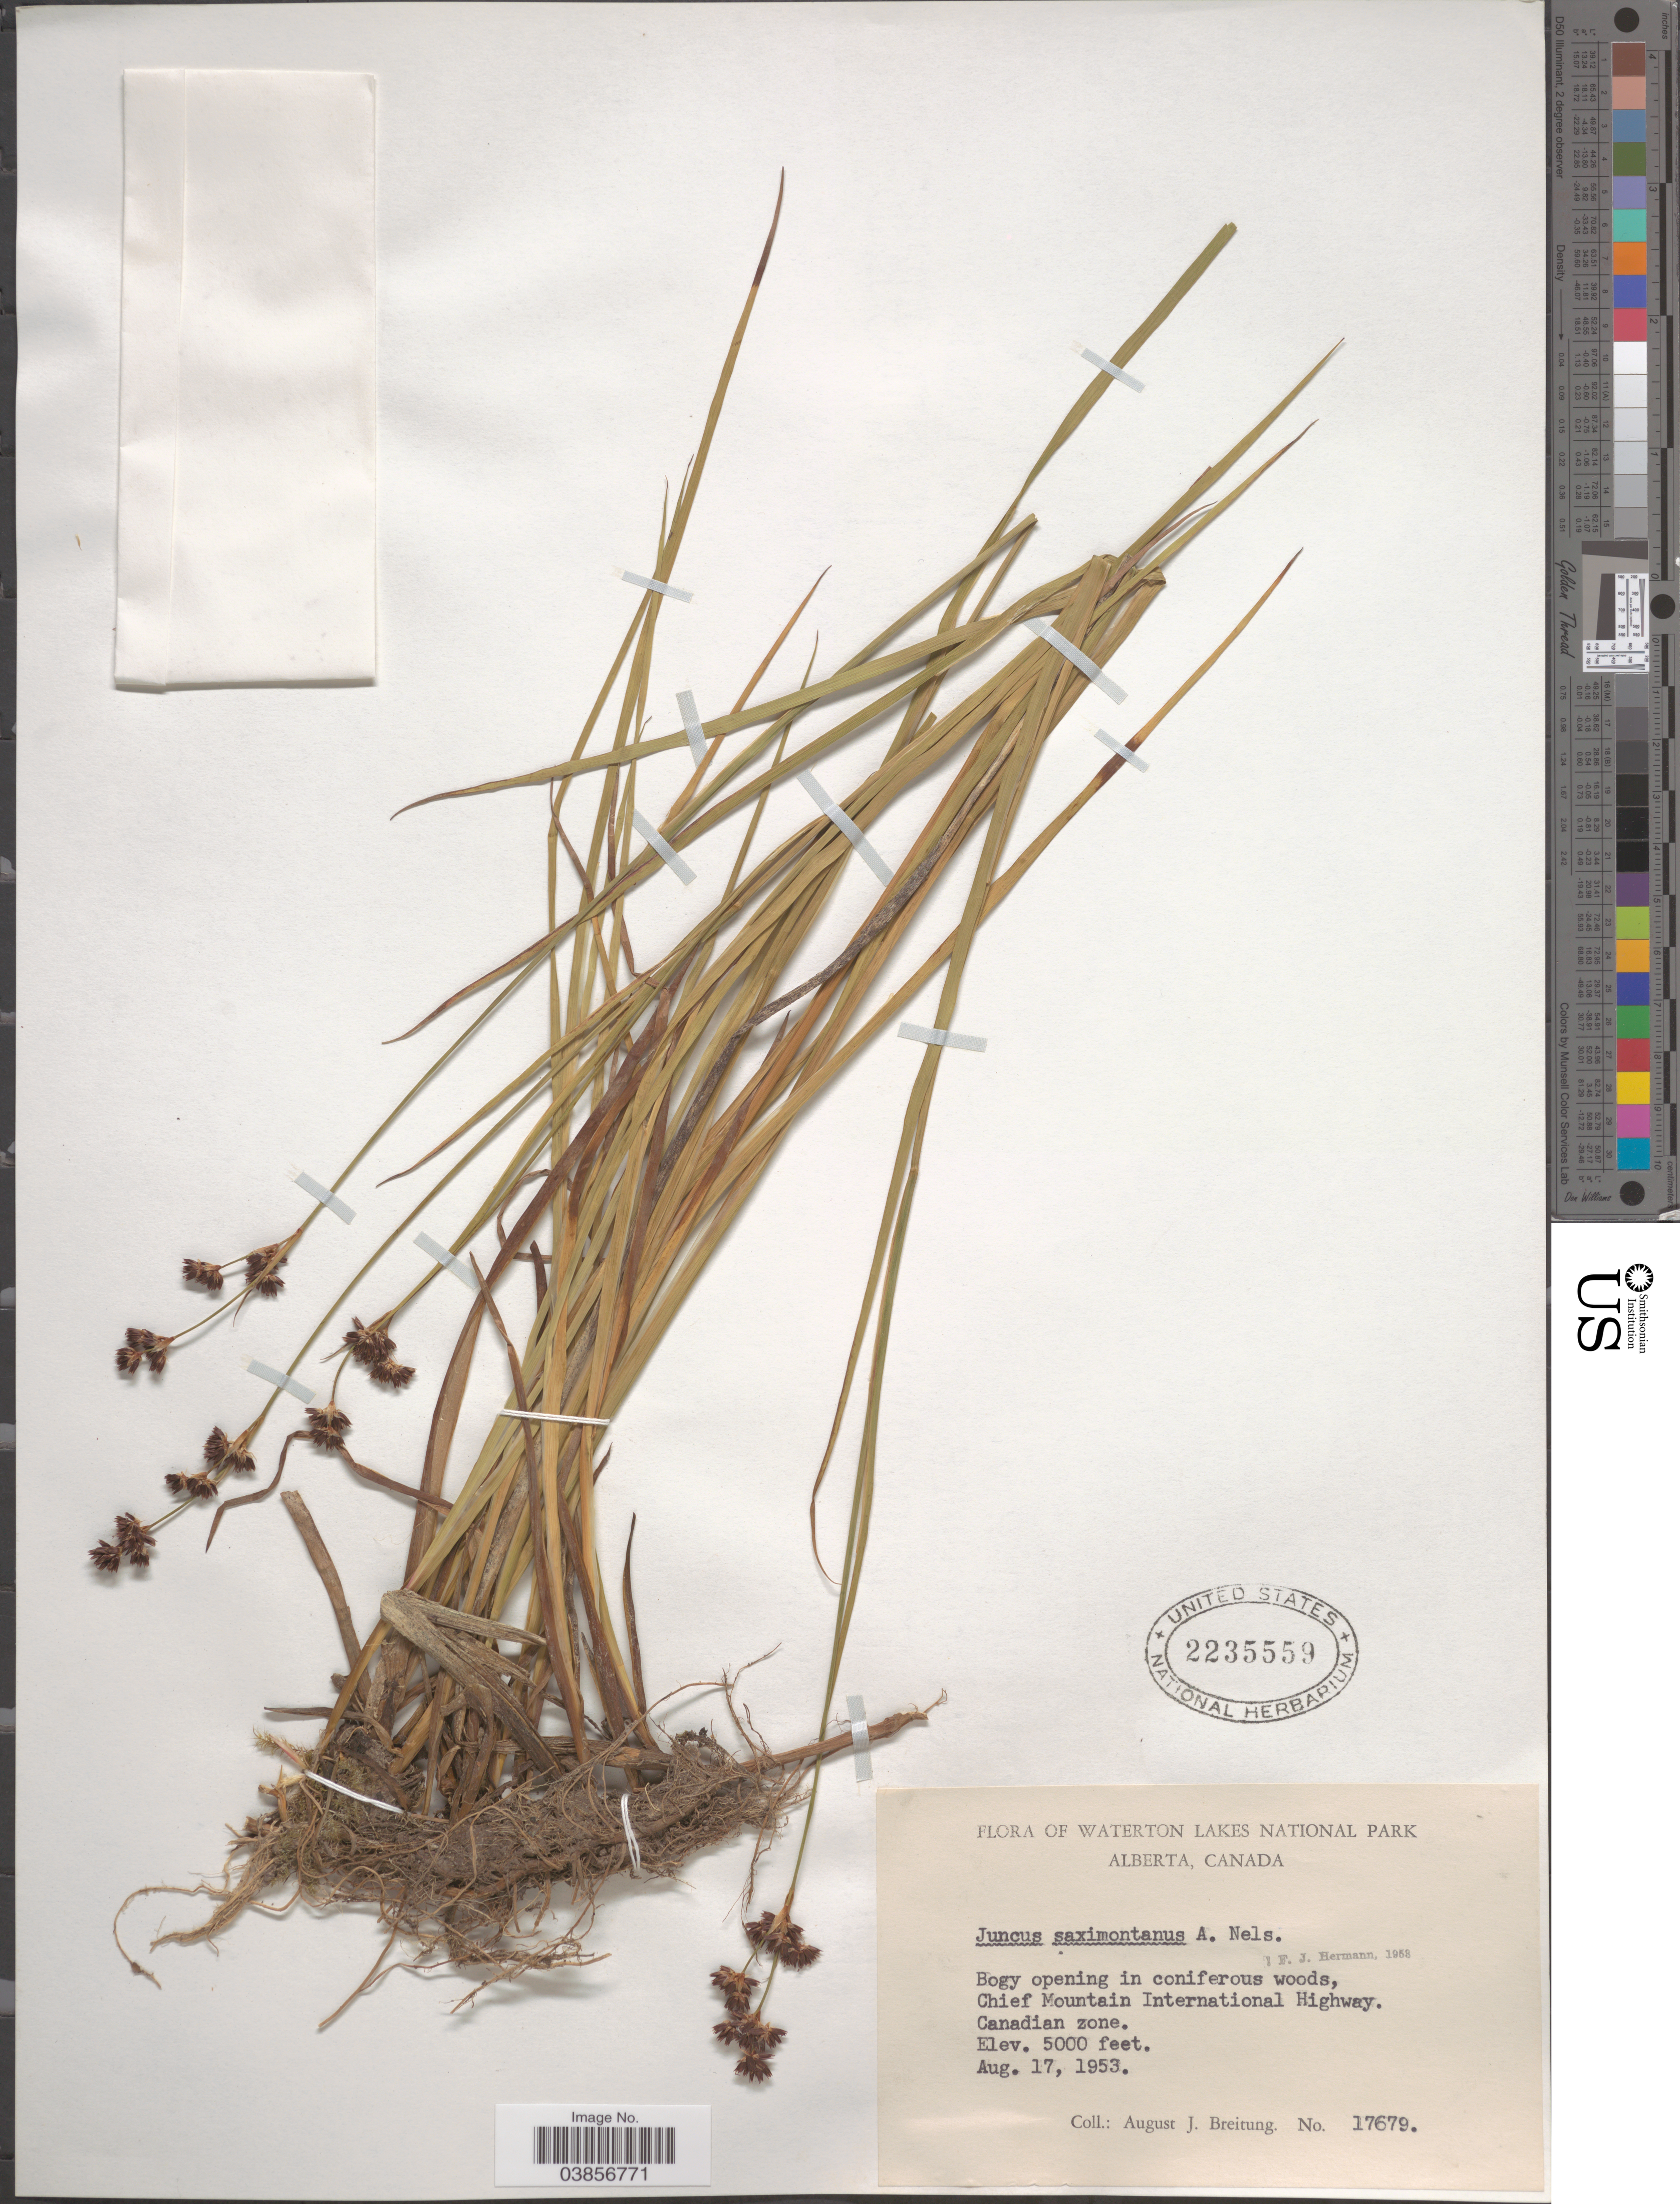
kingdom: Plantae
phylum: Tracheophyta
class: Liliopsida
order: Poales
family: Juncaceae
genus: Juncus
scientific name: Juncus saximontanus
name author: A. Nelson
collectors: A. Breitung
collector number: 17679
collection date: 1953-08-17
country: Canada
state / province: Alberta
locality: Waterton Lakes National Park. Chief Mountain International Highway. Canadian zone.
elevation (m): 1524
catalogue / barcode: US 2235559